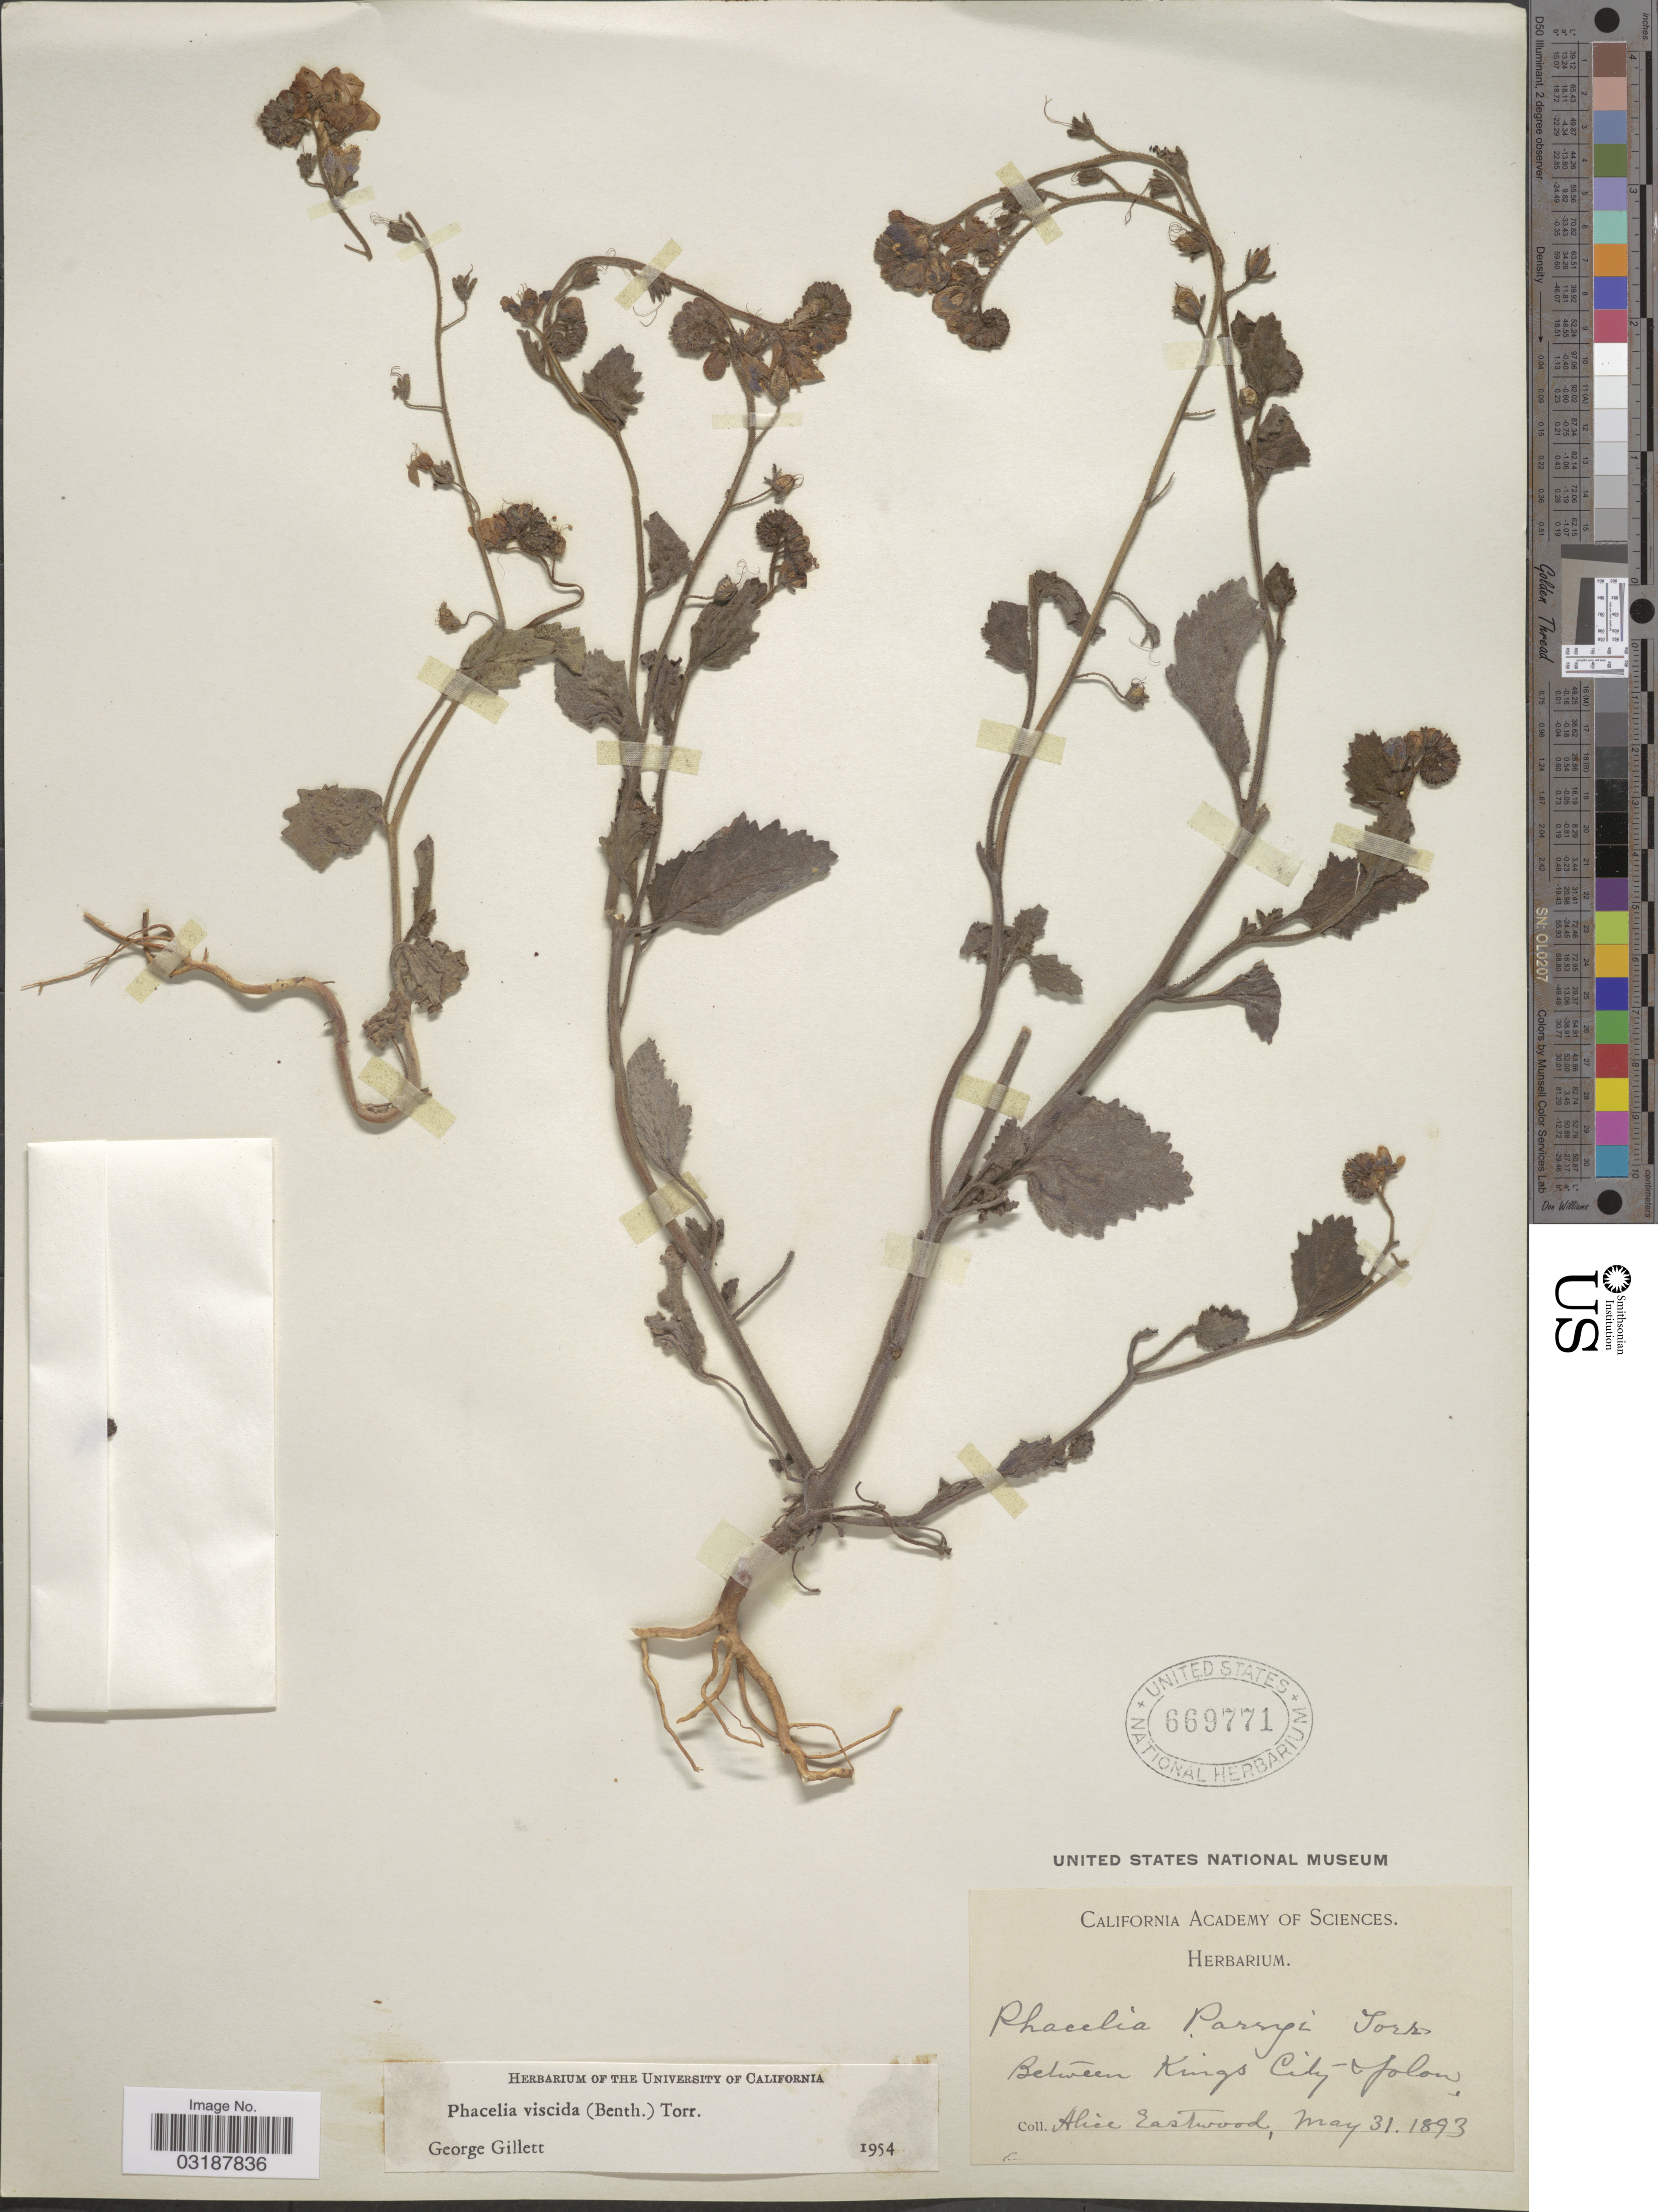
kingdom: Plantae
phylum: Tracheophyta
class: Magnoliopsida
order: Boraginales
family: Hydrophyllaceae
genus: Phacelia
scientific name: Phacelia viscida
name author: (Benth.) Torr.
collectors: A. Eastwood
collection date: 1893-05-31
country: United States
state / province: California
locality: Between Kings City, Jolon.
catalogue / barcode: US 669771